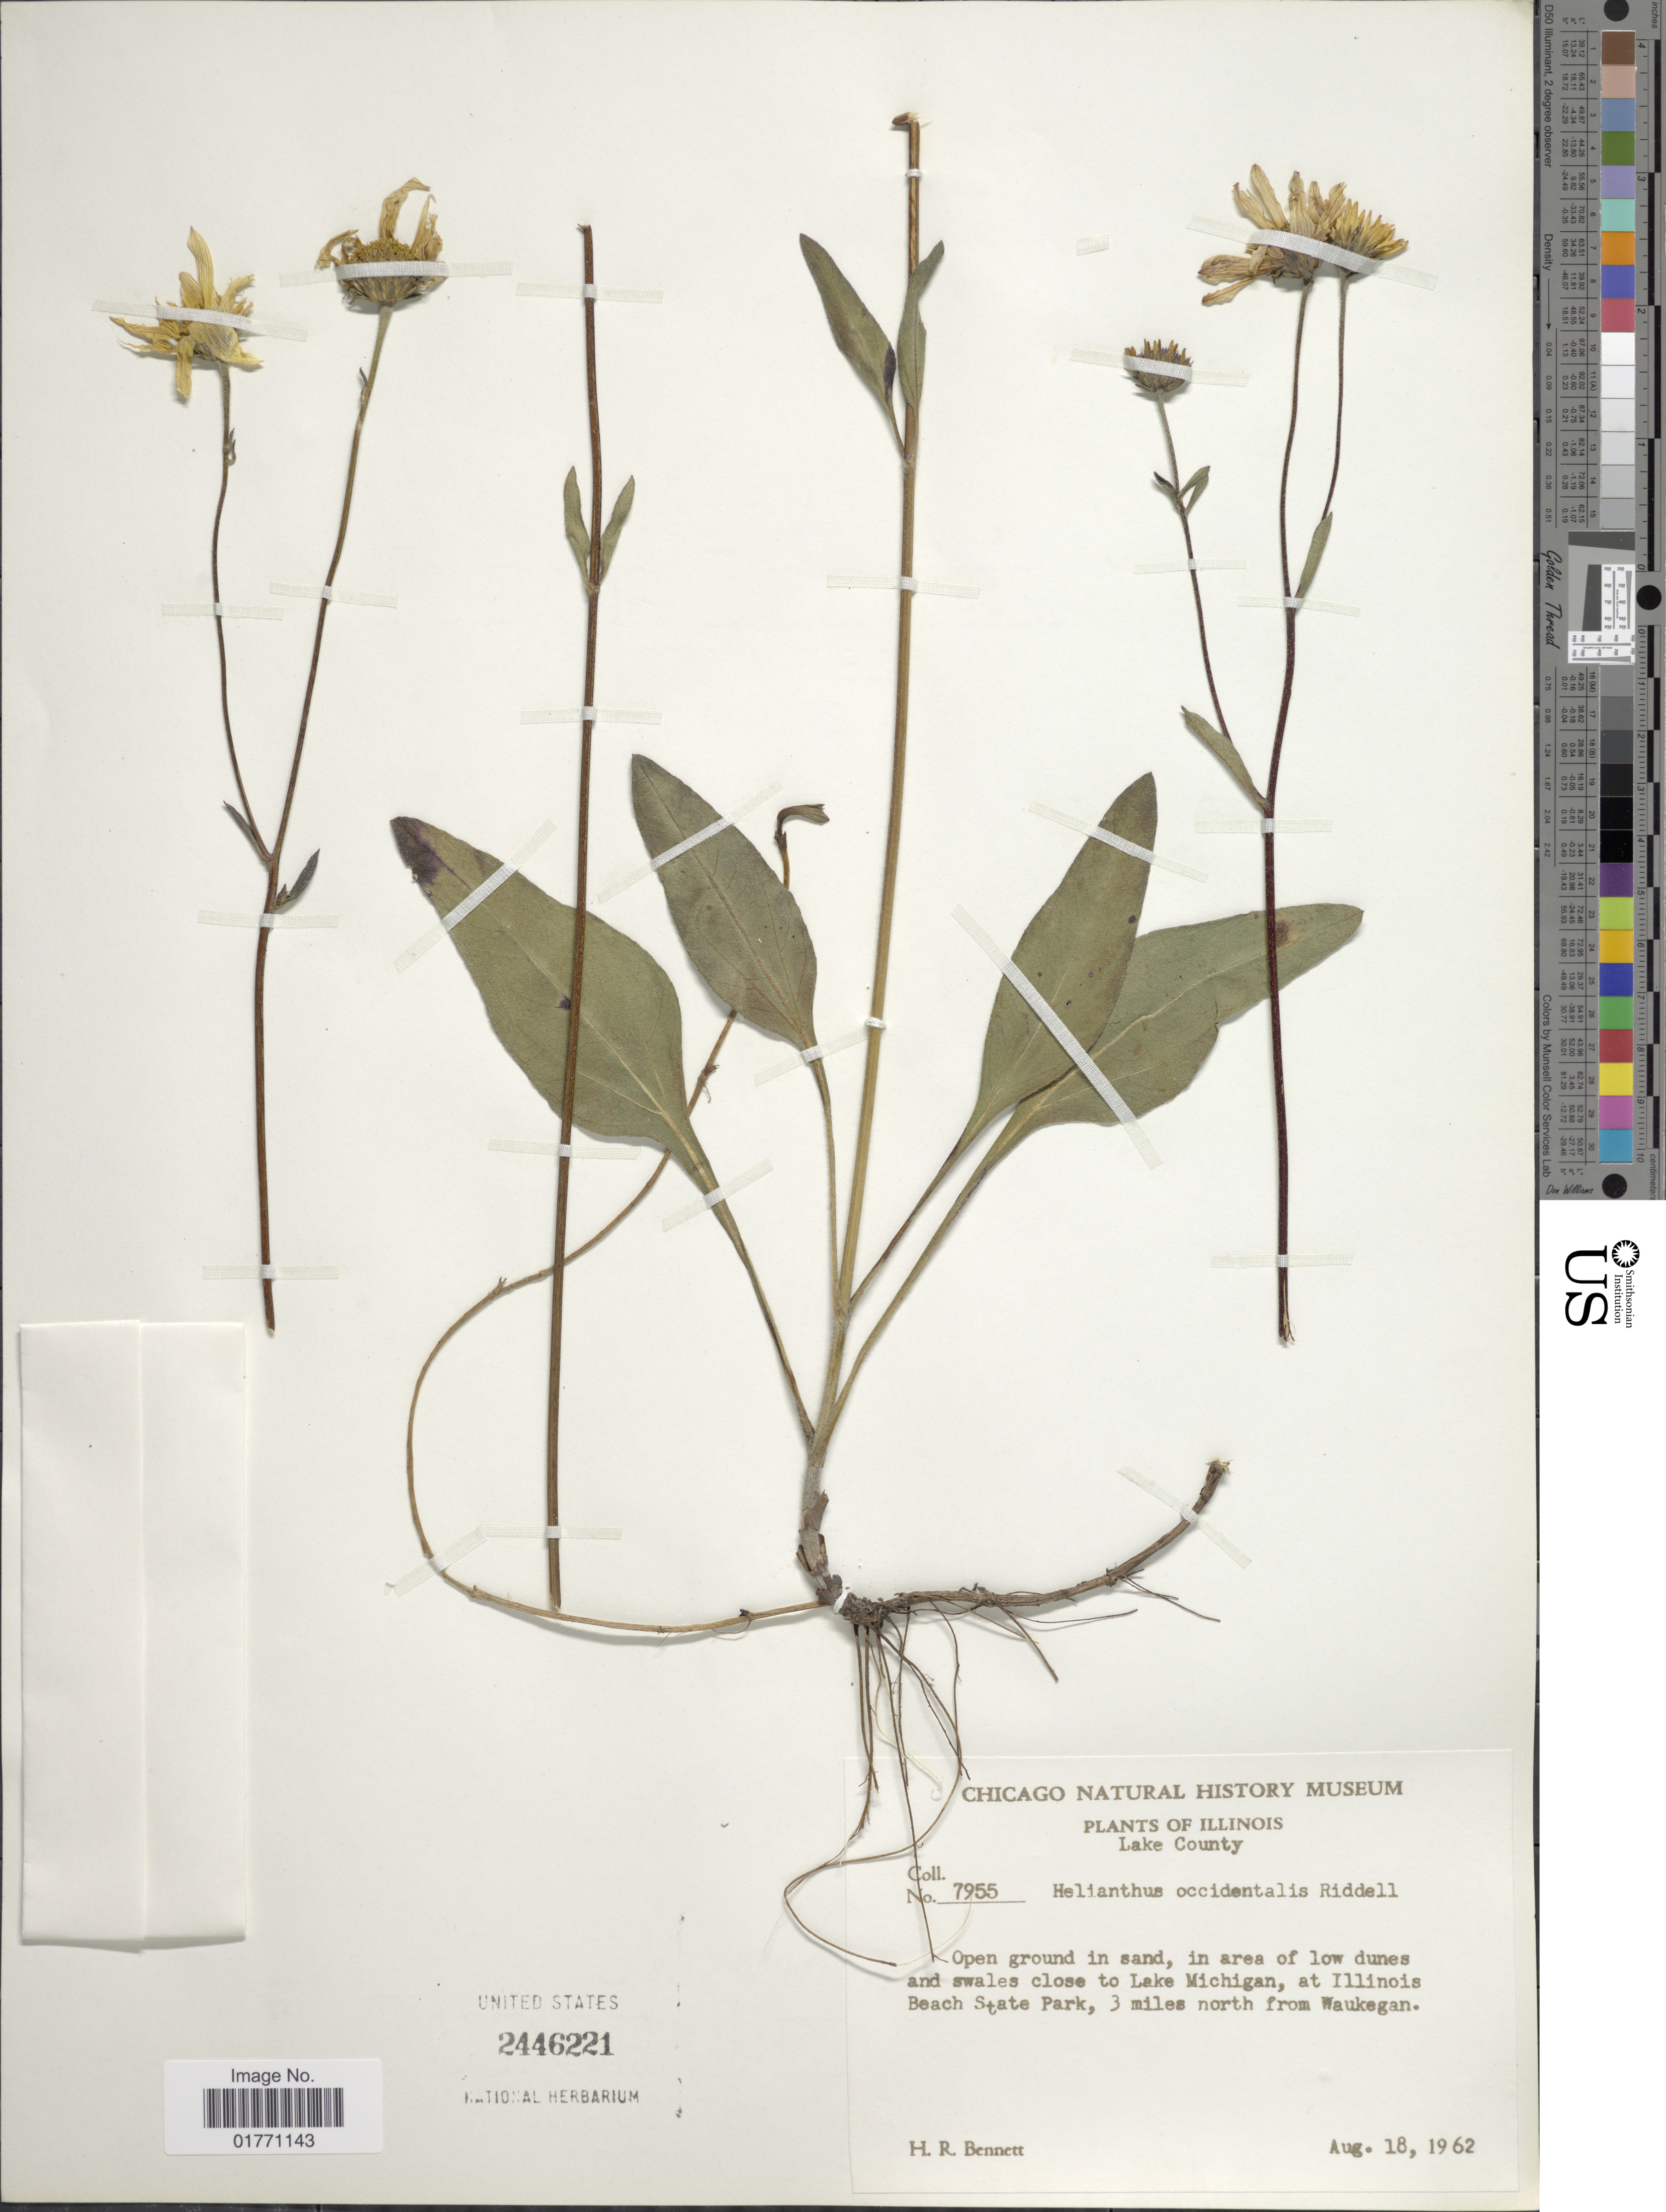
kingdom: Plantae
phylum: Tracheophyta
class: Magnoliopsida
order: Asterales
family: Asteraceae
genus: Helianthus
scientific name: Helianthus occidentalis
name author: Riddell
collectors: H. R. Bennett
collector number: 7955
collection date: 1962-08-18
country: United States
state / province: Illinois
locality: Lake County, open ground in sand, in area of low dunes and swales close to Lake Michigan, at Illinois Beach State Park, 3 miles north from Waukegan.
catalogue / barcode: US 2446221